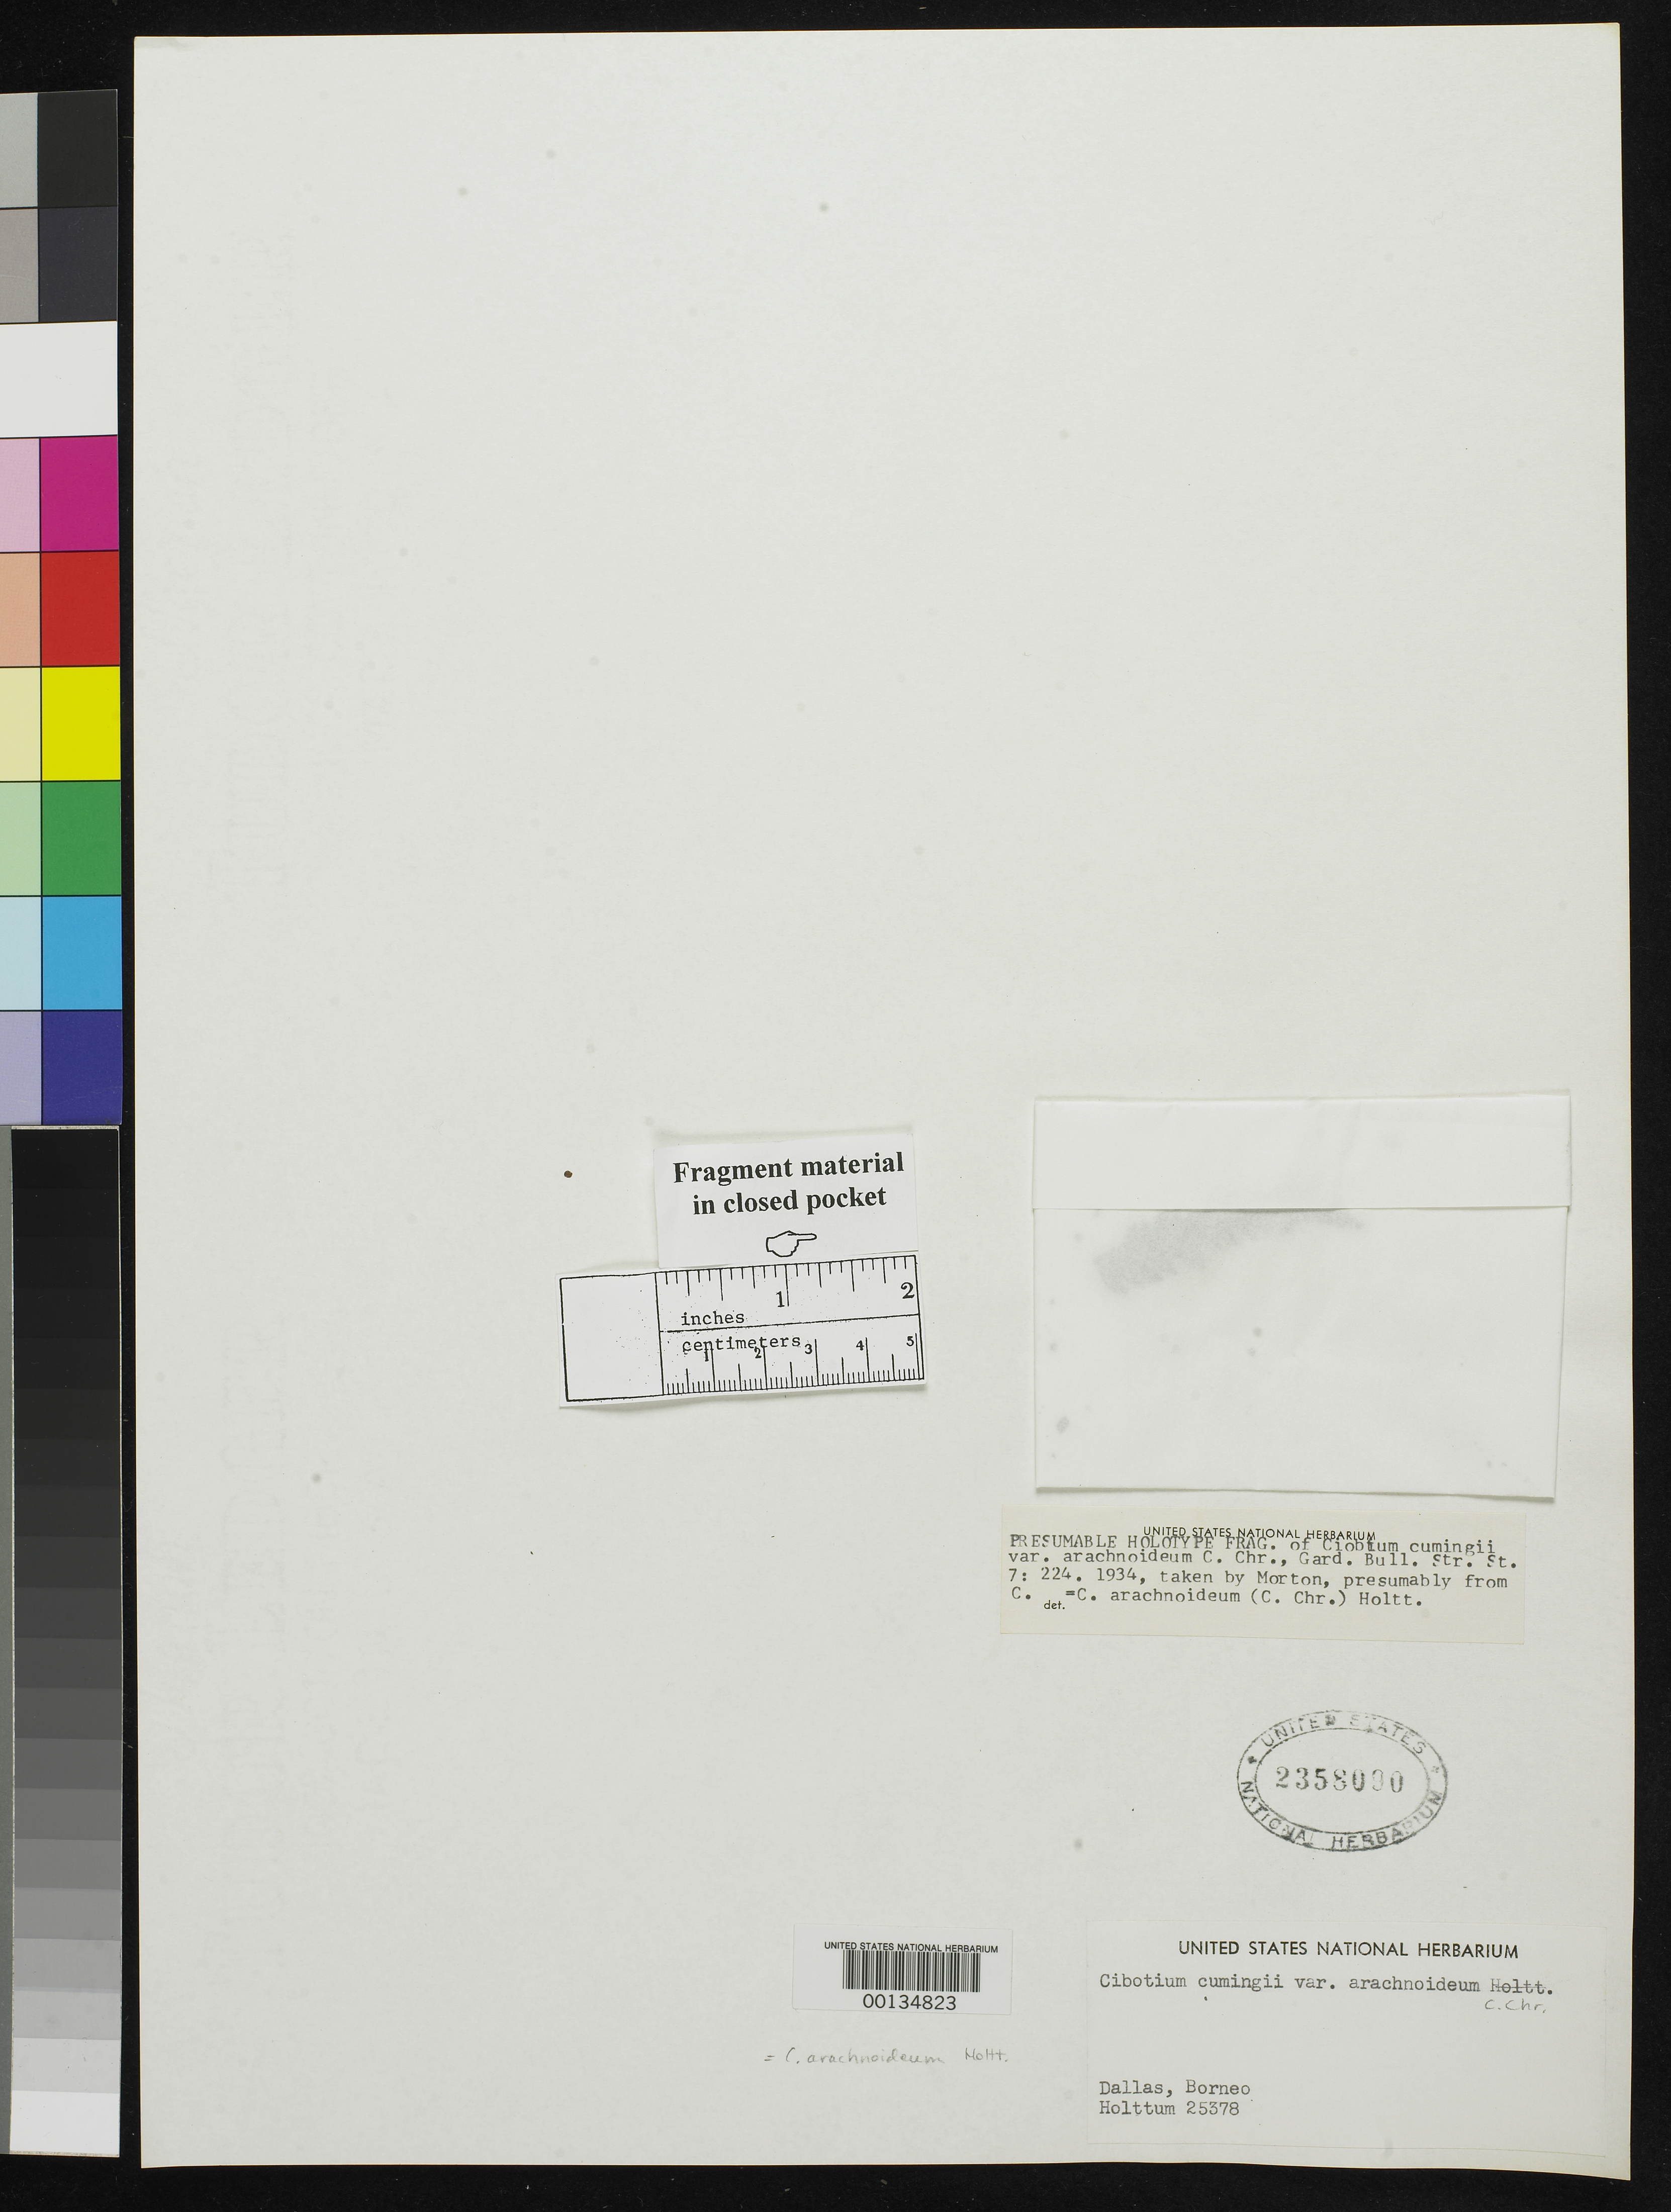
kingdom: Plantae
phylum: Tracheophyta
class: Polypodiopsida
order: Cyatheales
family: Cibotiaceae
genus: Cibotium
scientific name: Cibotium cumingii var. arachnoideum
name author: C. Chr.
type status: Holotype Fragment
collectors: R. E. Holttum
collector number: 25378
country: Indonesia / Malaysia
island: Borneo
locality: Dallas. [= Dalas, Malaysia, Sabah State?]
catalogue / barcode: US 2358090